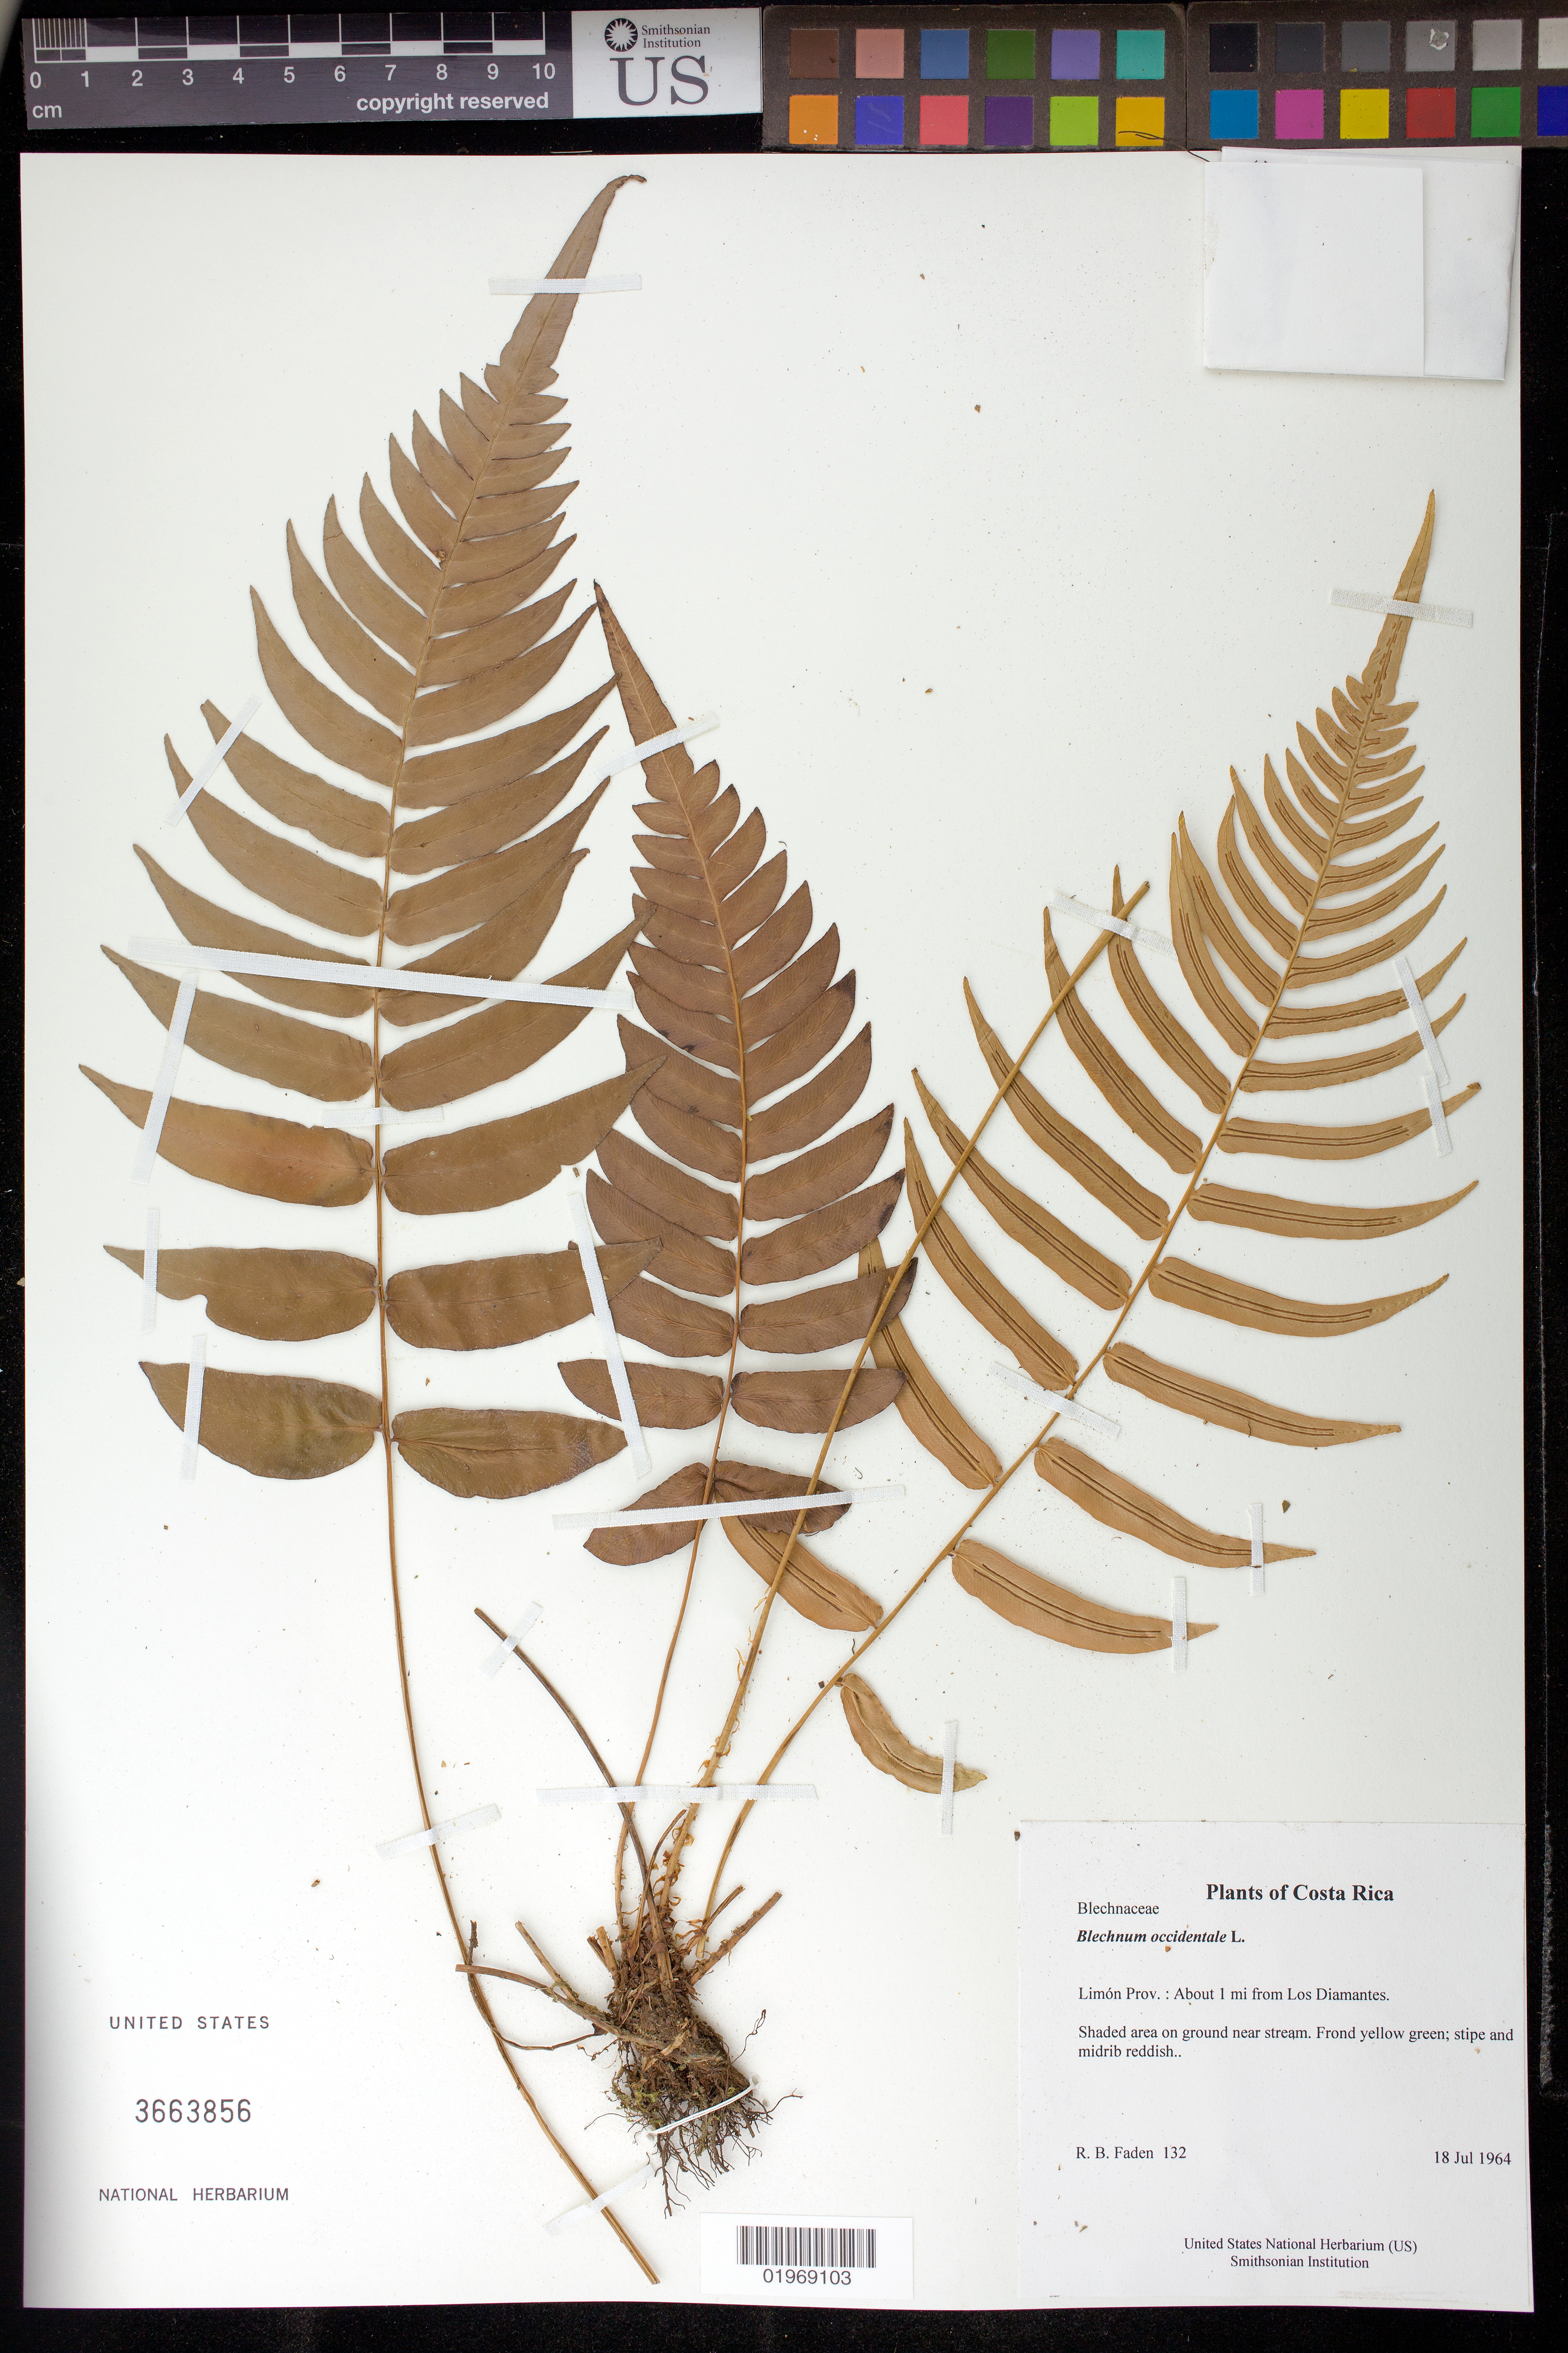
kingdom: Plantae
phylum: Tracheophyta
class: Polypodiopsida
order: Polypodiales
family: Blechnaceae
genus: Blechnum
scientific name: Blechnum occidentale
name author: L.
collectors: R. B. Faden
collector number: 132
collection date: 1964-07-18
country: Costa Rica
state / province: Limón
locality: About 1 mi from Los Diamantes.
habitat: Shaded area on ground near stream.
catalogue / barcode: US 3663856